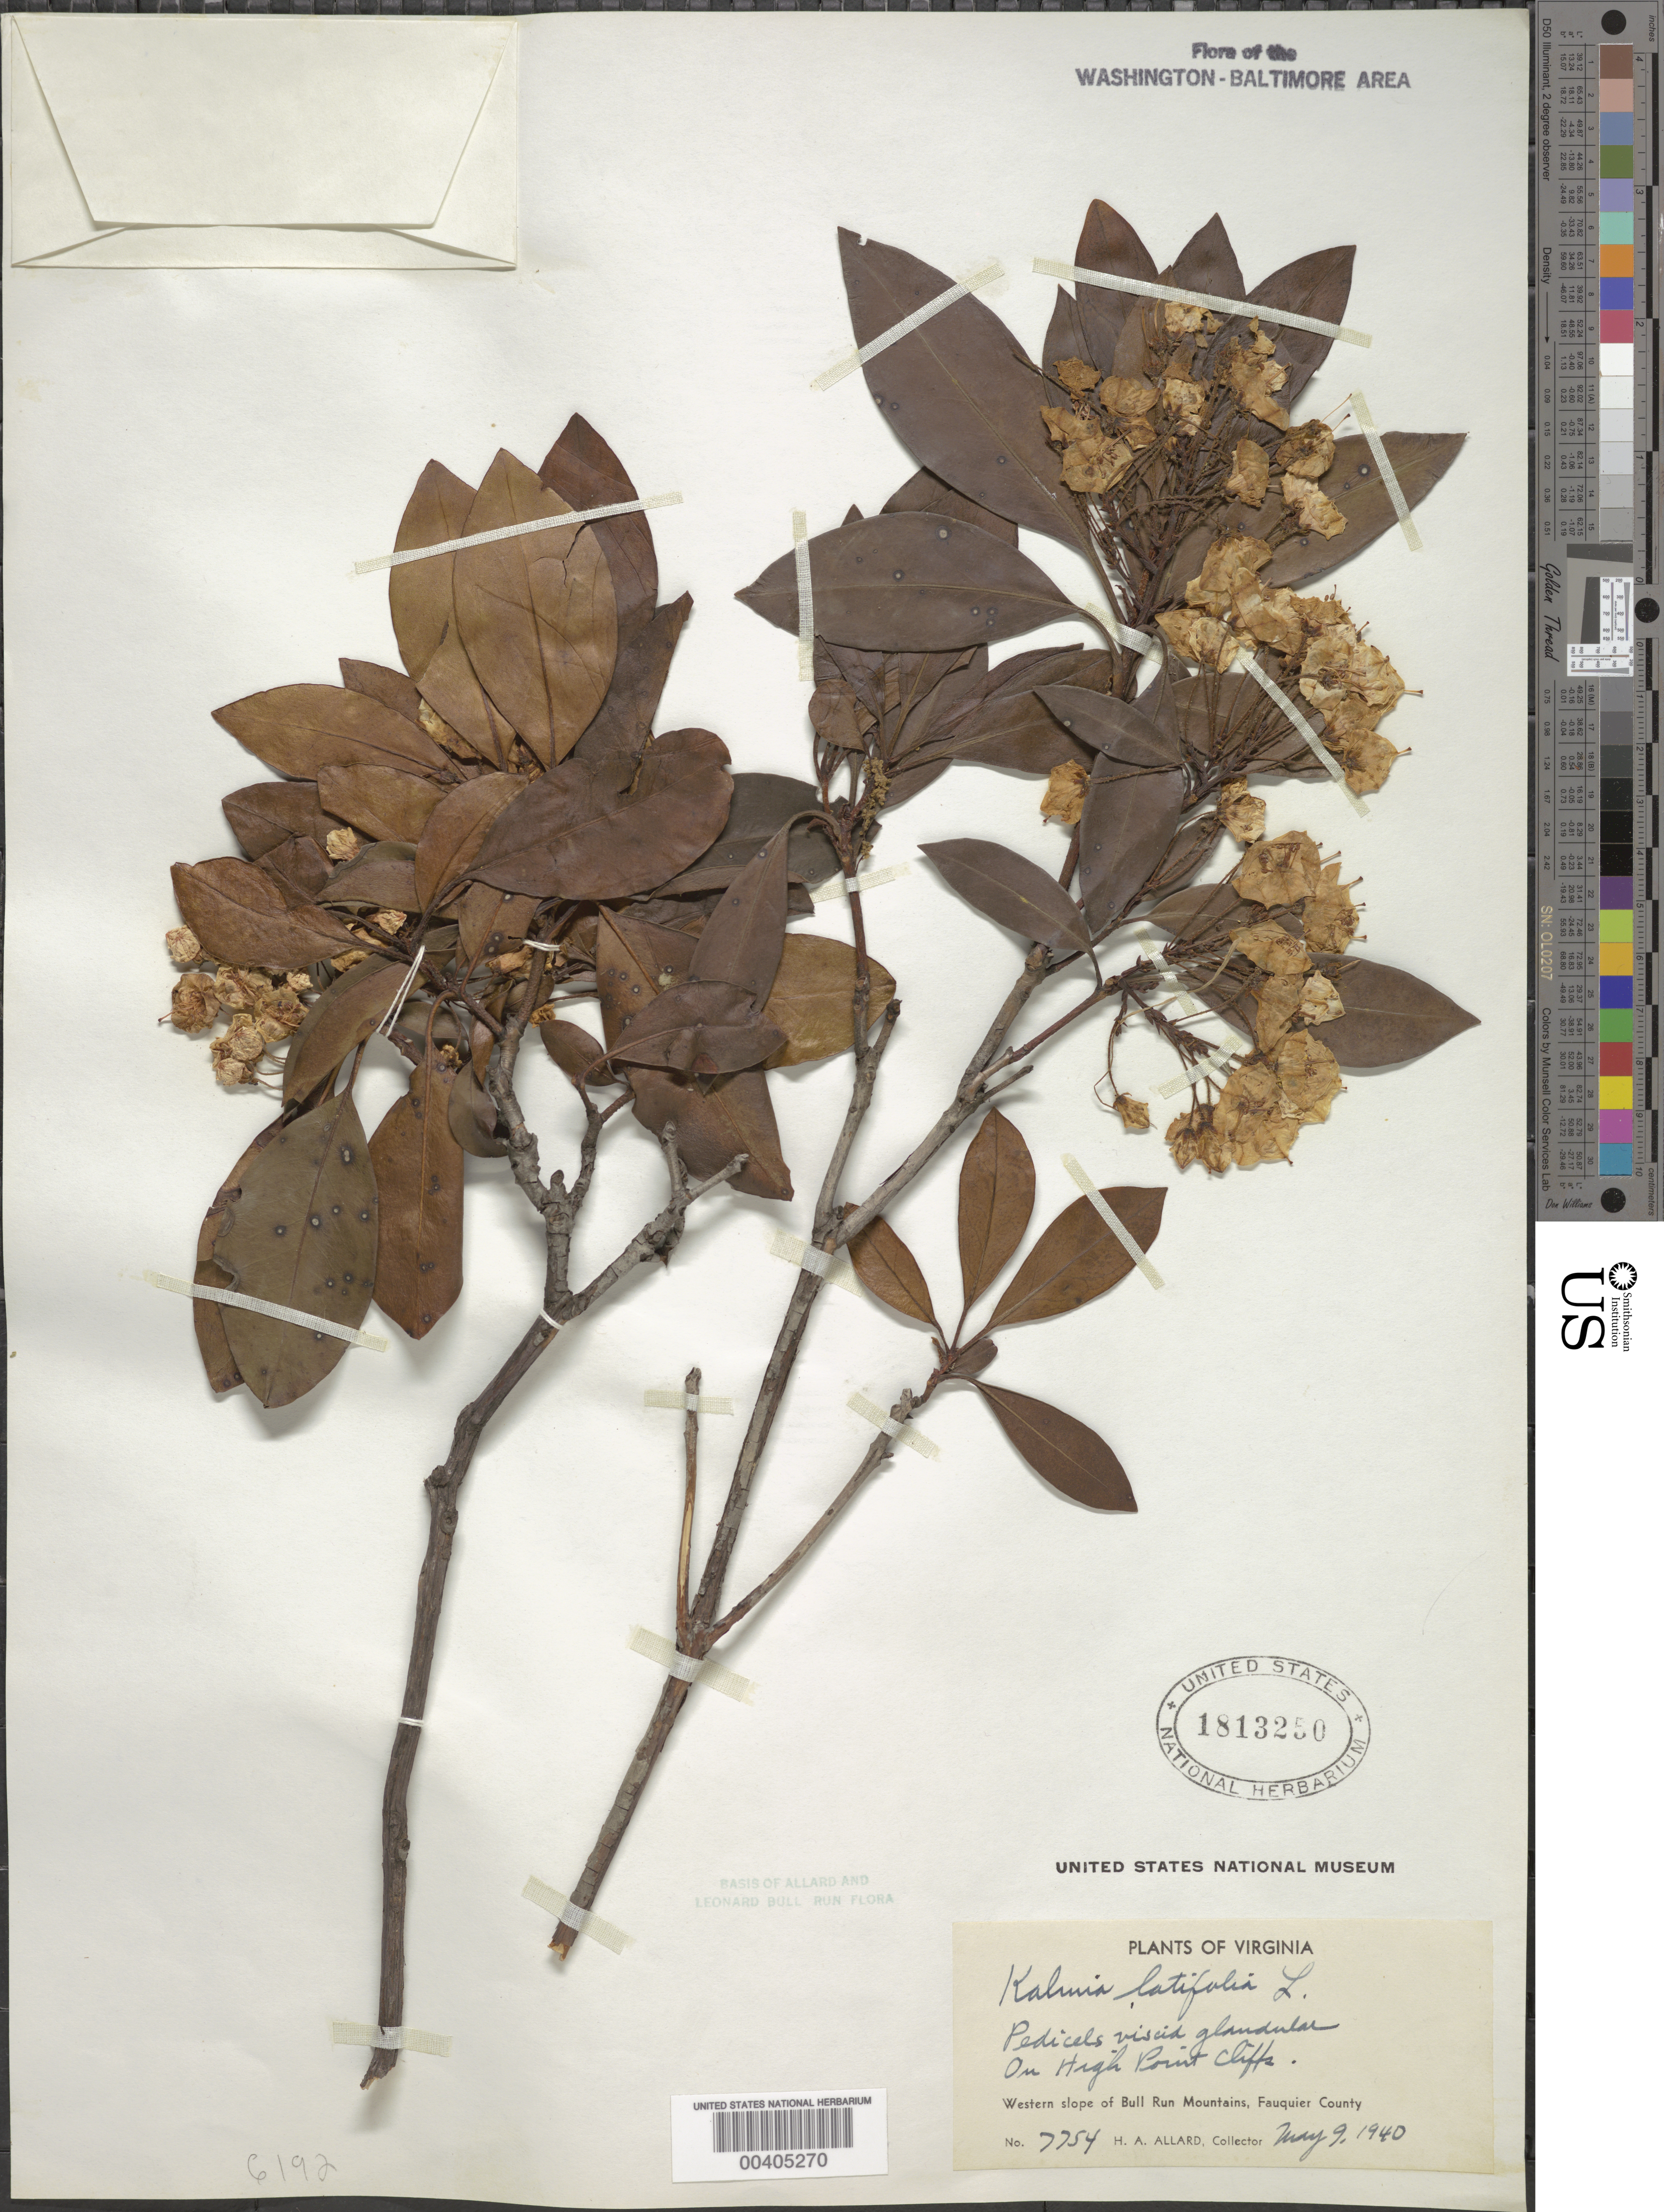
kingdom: Plantae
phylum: Tracheophyta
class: Magnoliopsida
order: Ericales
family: Ericaceae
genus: Kalmia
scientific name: Kalmia latifolia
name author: L.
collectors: H. A. Allard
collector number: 7754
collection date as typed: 09 May 1940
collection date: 1940-05-09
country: United States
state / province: Virginia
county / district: Fauquier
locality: Bull Run Mountains, on High Point Cliffs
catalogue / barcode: US 1813250